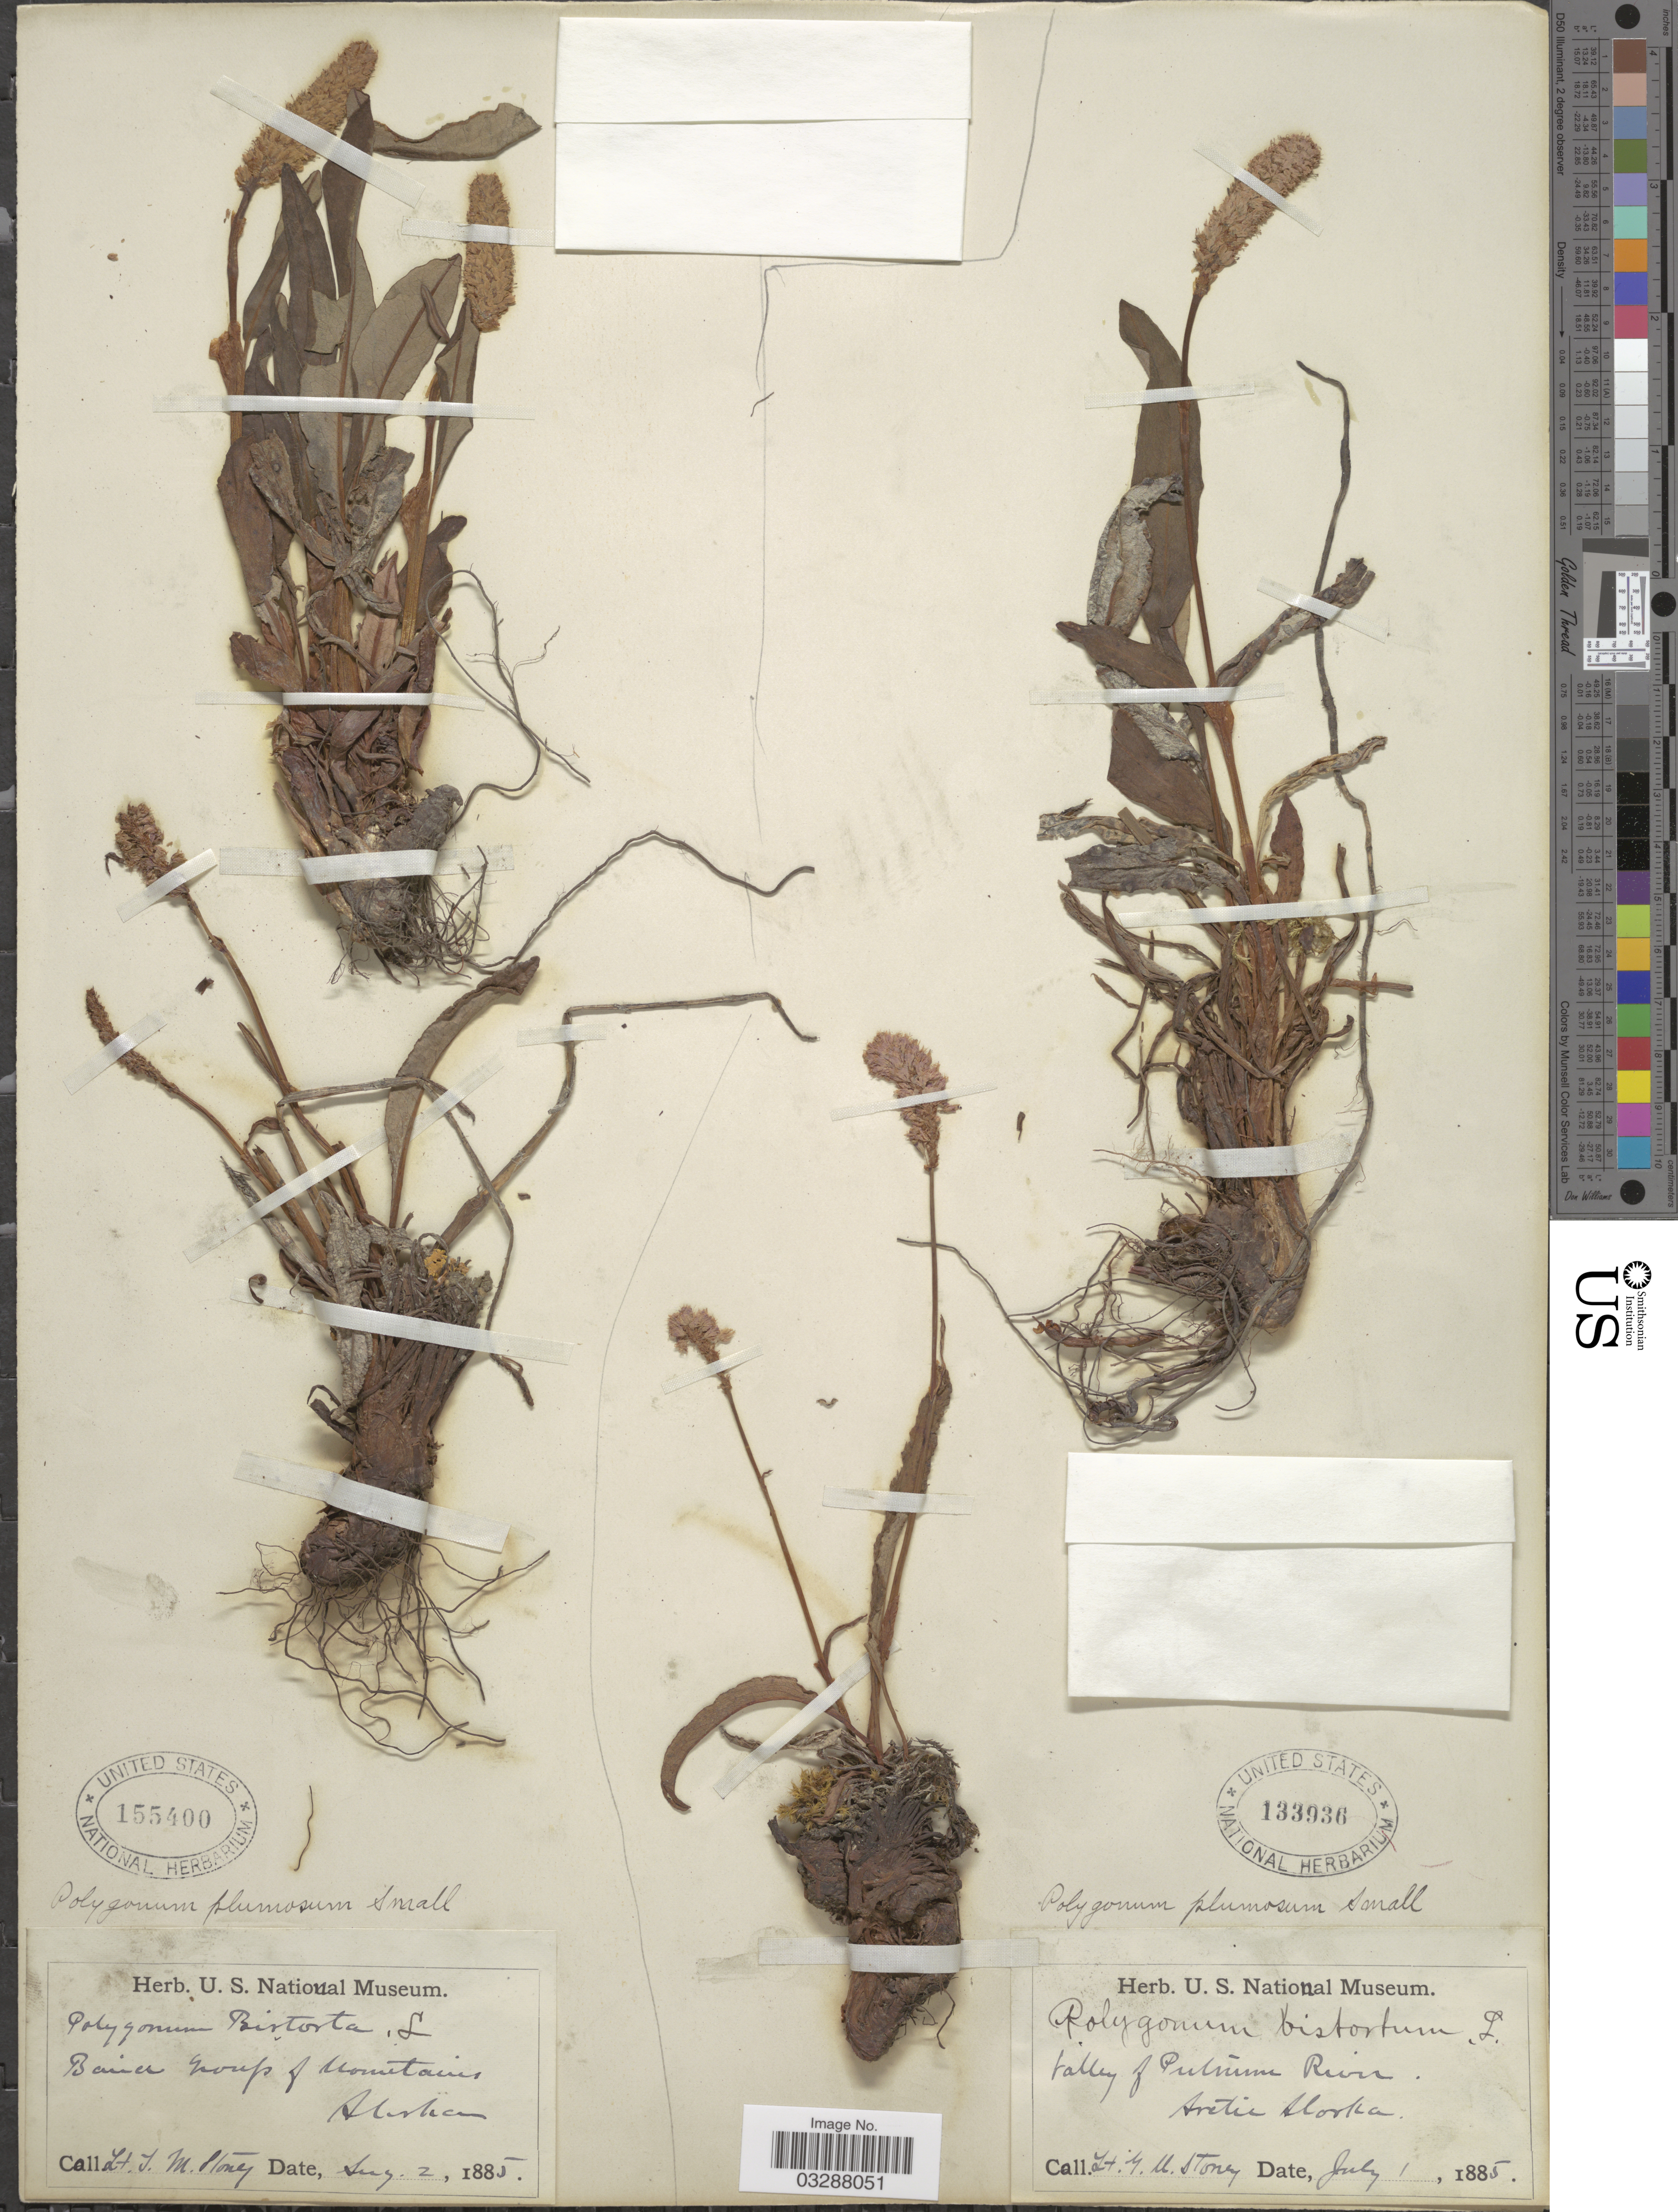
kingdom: Plantae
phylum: Tracheophyta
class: Magnoliopsida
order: Caryophyllales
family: Polygonaceae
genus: Bistorta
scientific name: Bistorta plumosa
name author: (Small) Greene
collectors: G. Stoney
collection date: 1885-07-01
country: United States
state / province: Alaska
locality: Valley of Putnum River, Arctic Alaska.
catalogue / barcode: US 133936